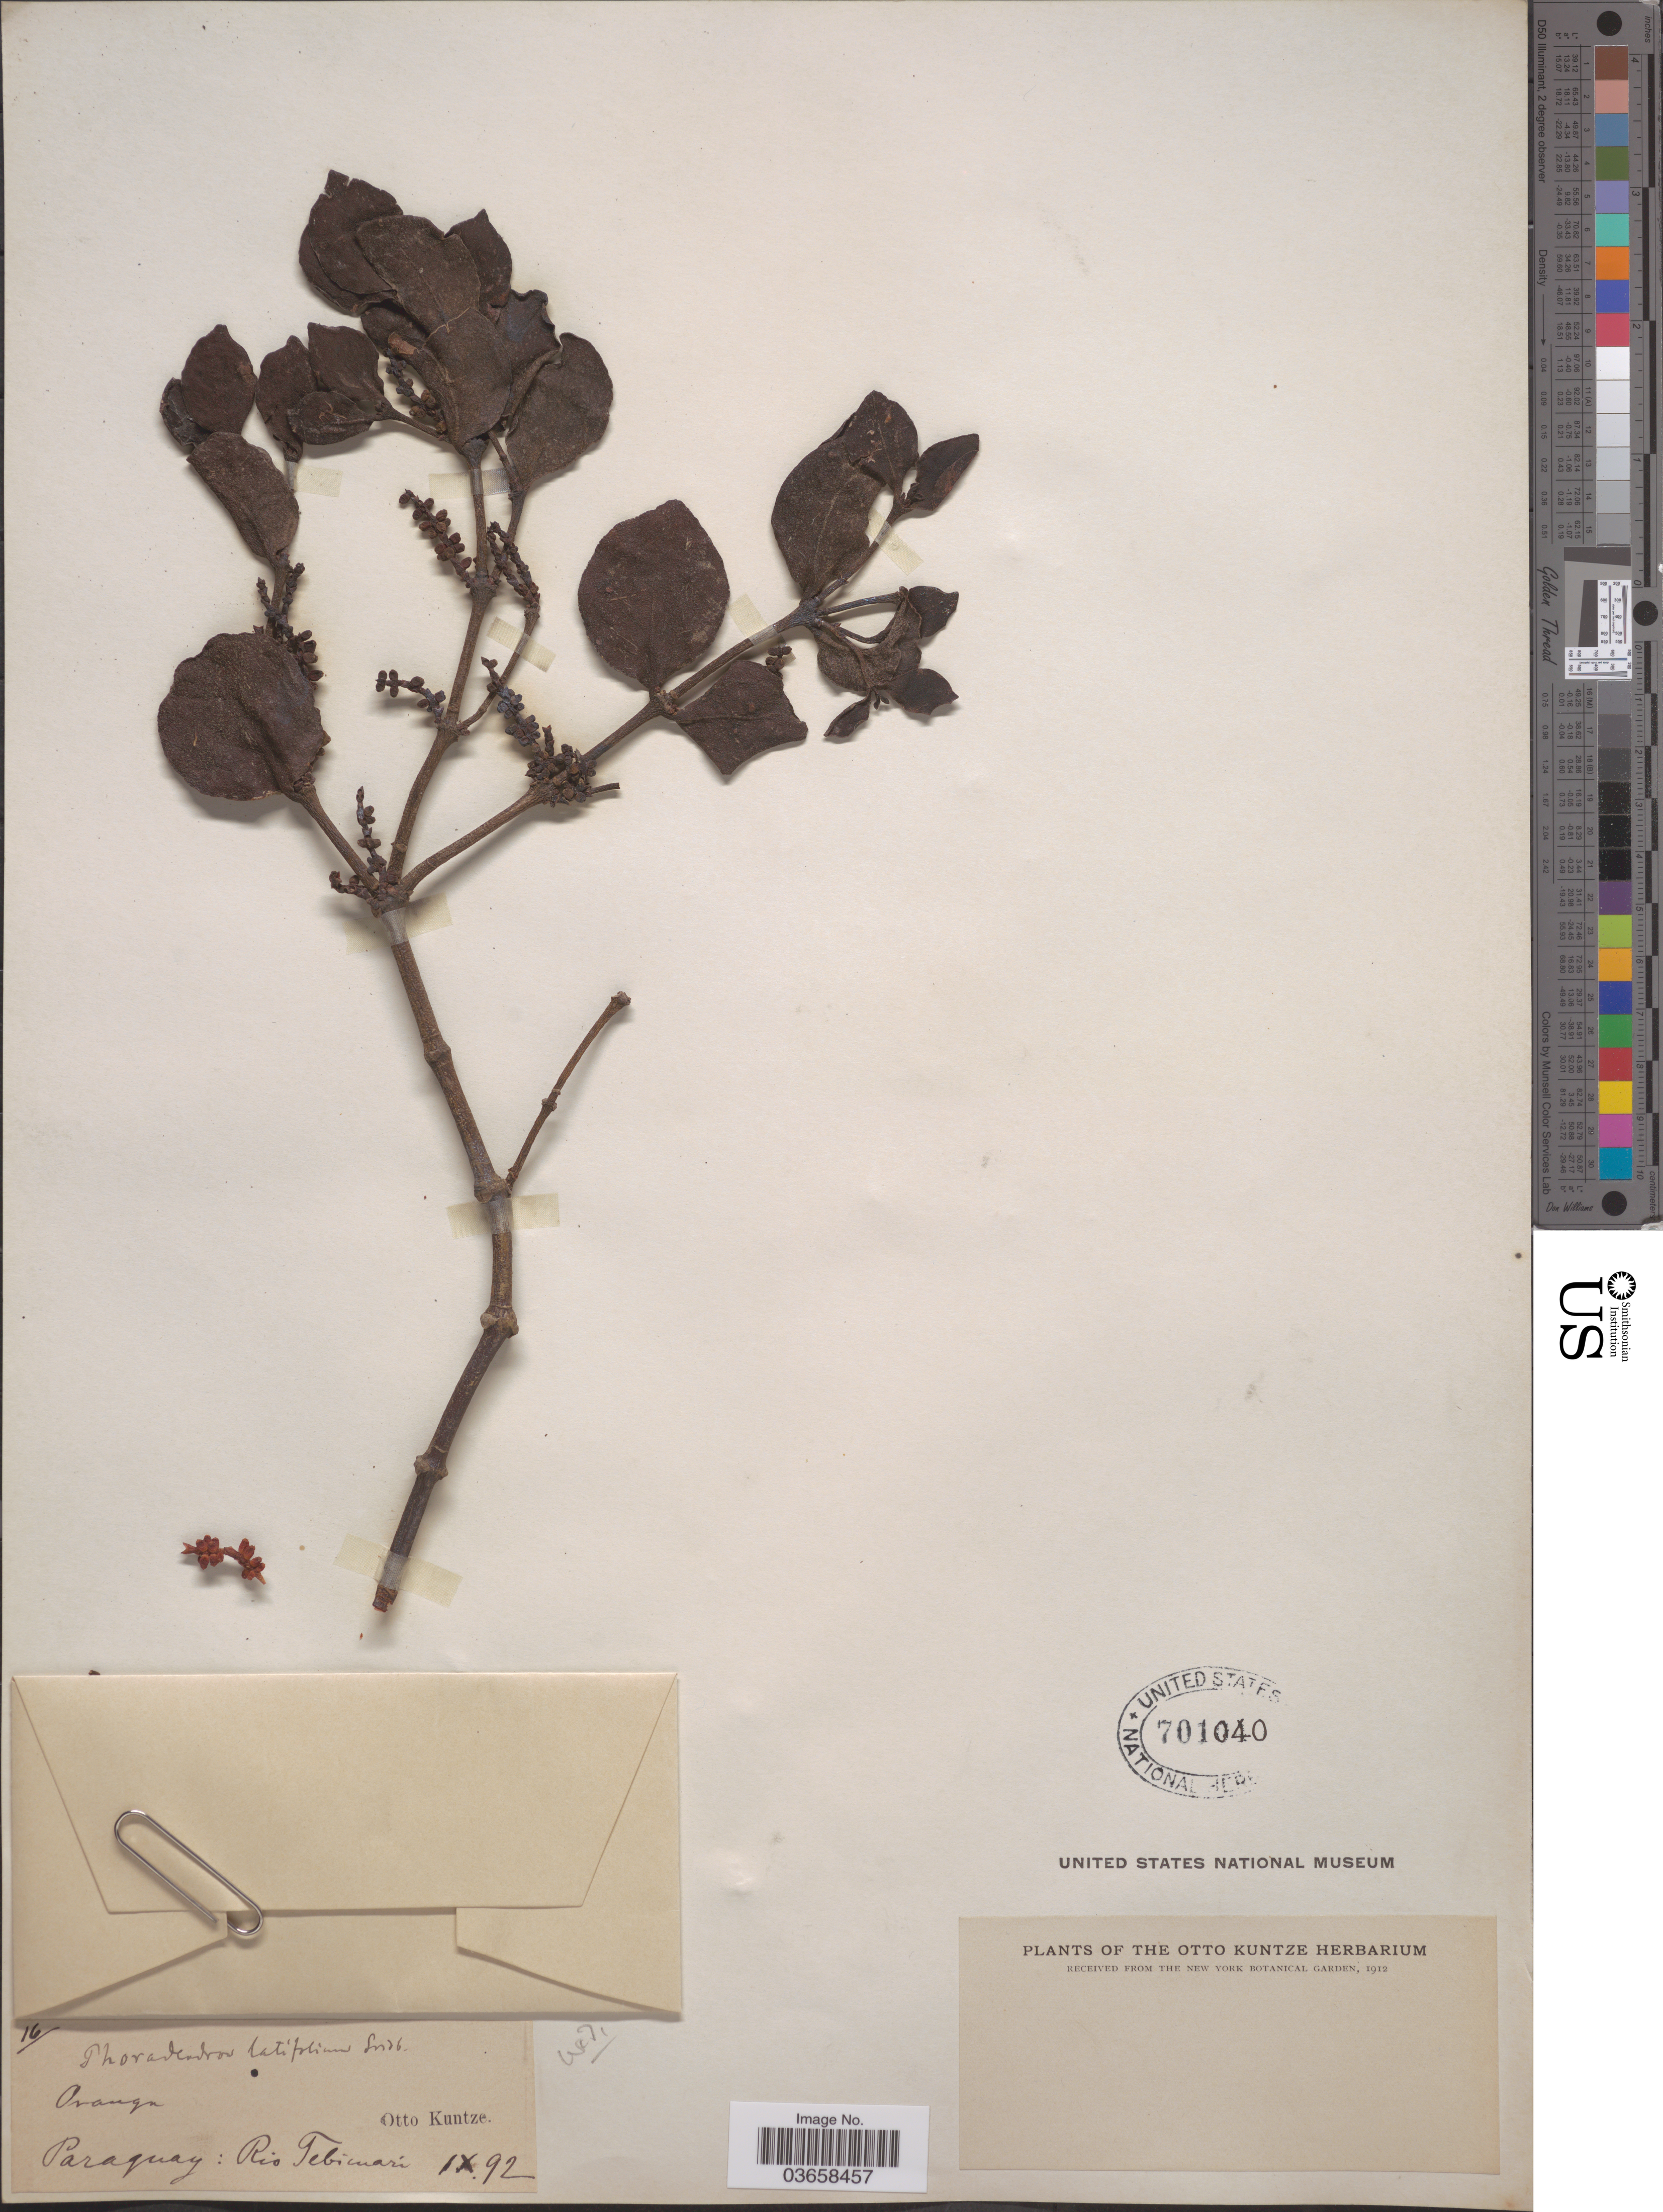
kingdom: Plantae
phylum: Tracheophyta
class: Magnoliopsida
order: Santalales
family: Viscaceae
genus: Phoradendron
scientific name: Phoradendron piperoides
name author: (Kunth) Trel.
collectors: C.E.O. Kuntze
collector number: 16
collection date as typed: Transcribed d/m/y: /9/92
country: Paraguay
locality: Rio Tebimari.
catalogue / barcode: US 701040